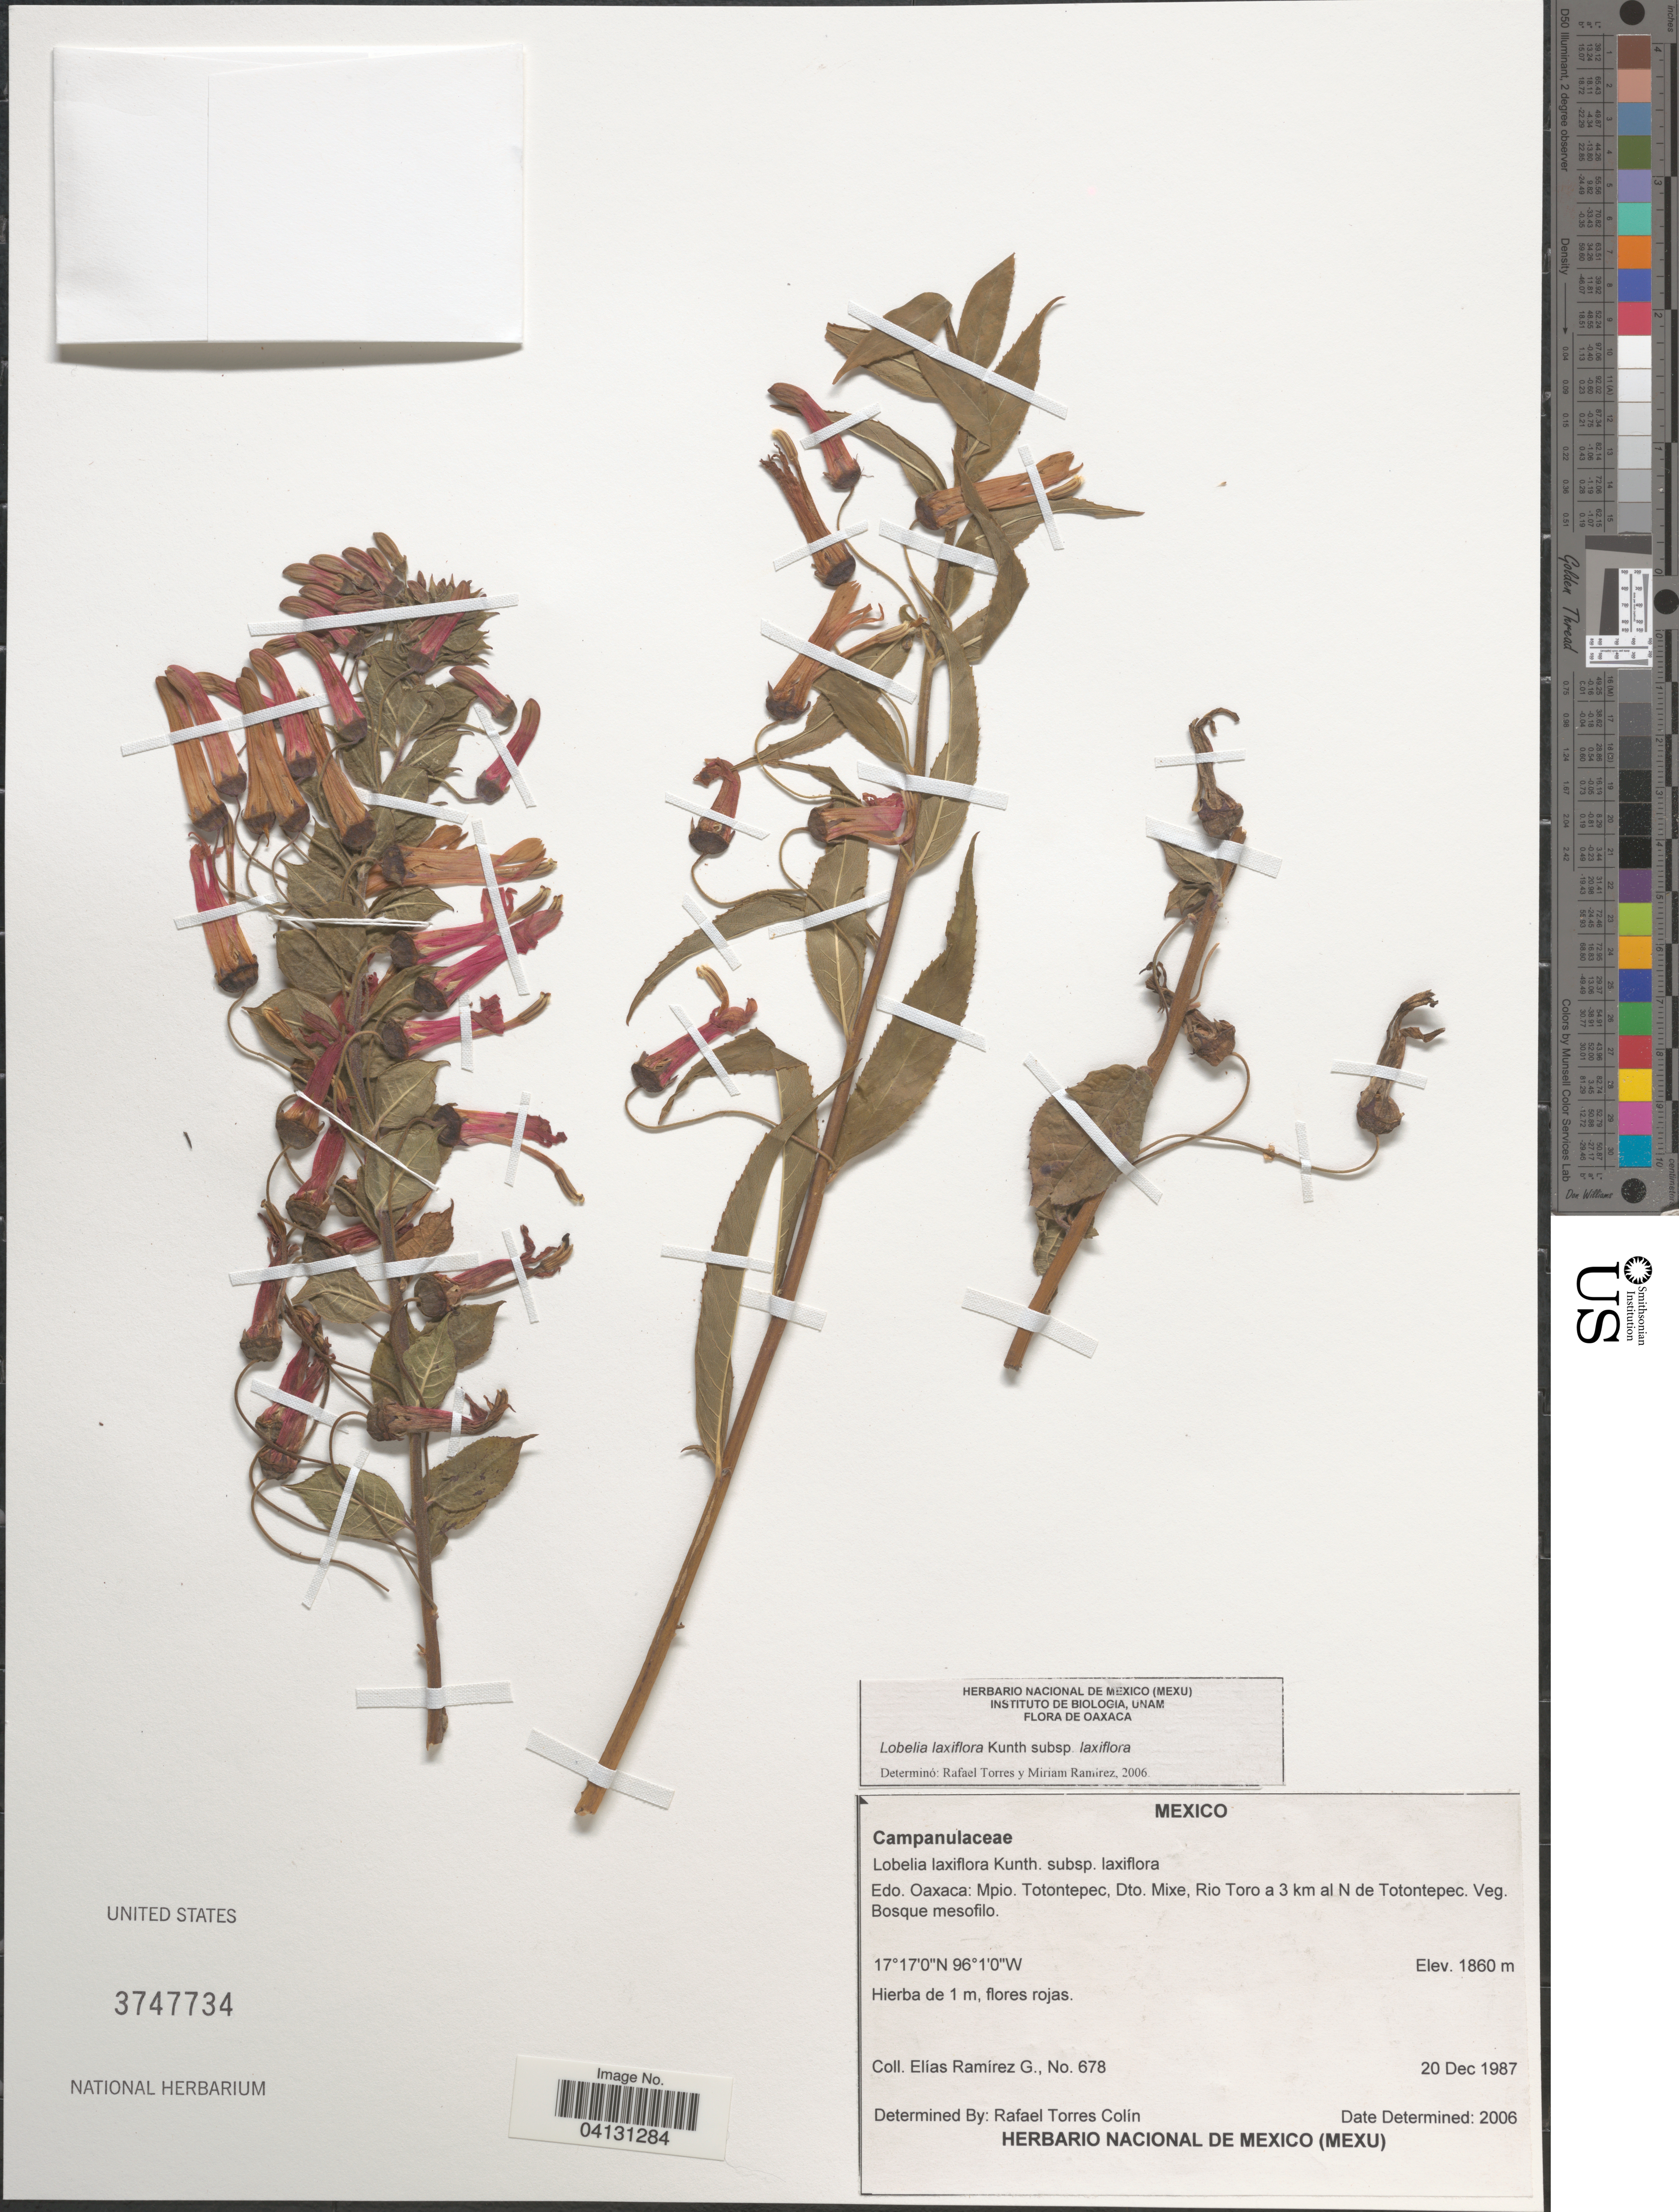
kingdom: Plantae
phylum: Tracheophyta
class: Magnoliopsida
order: Asterales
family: Campanulaceae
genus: Lobelia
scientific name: Lobelia laxiflora subsp. laxiflora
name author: Kunth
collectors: E. Ramirez G.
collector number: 678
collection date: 1987-12-20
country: Mexico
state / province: Oaxaca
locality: Mpio. Totontepec, Dto. Mixe, Rio Toro a 3 km al N de Totontepec.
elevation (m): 1860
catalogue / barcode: US 3747734